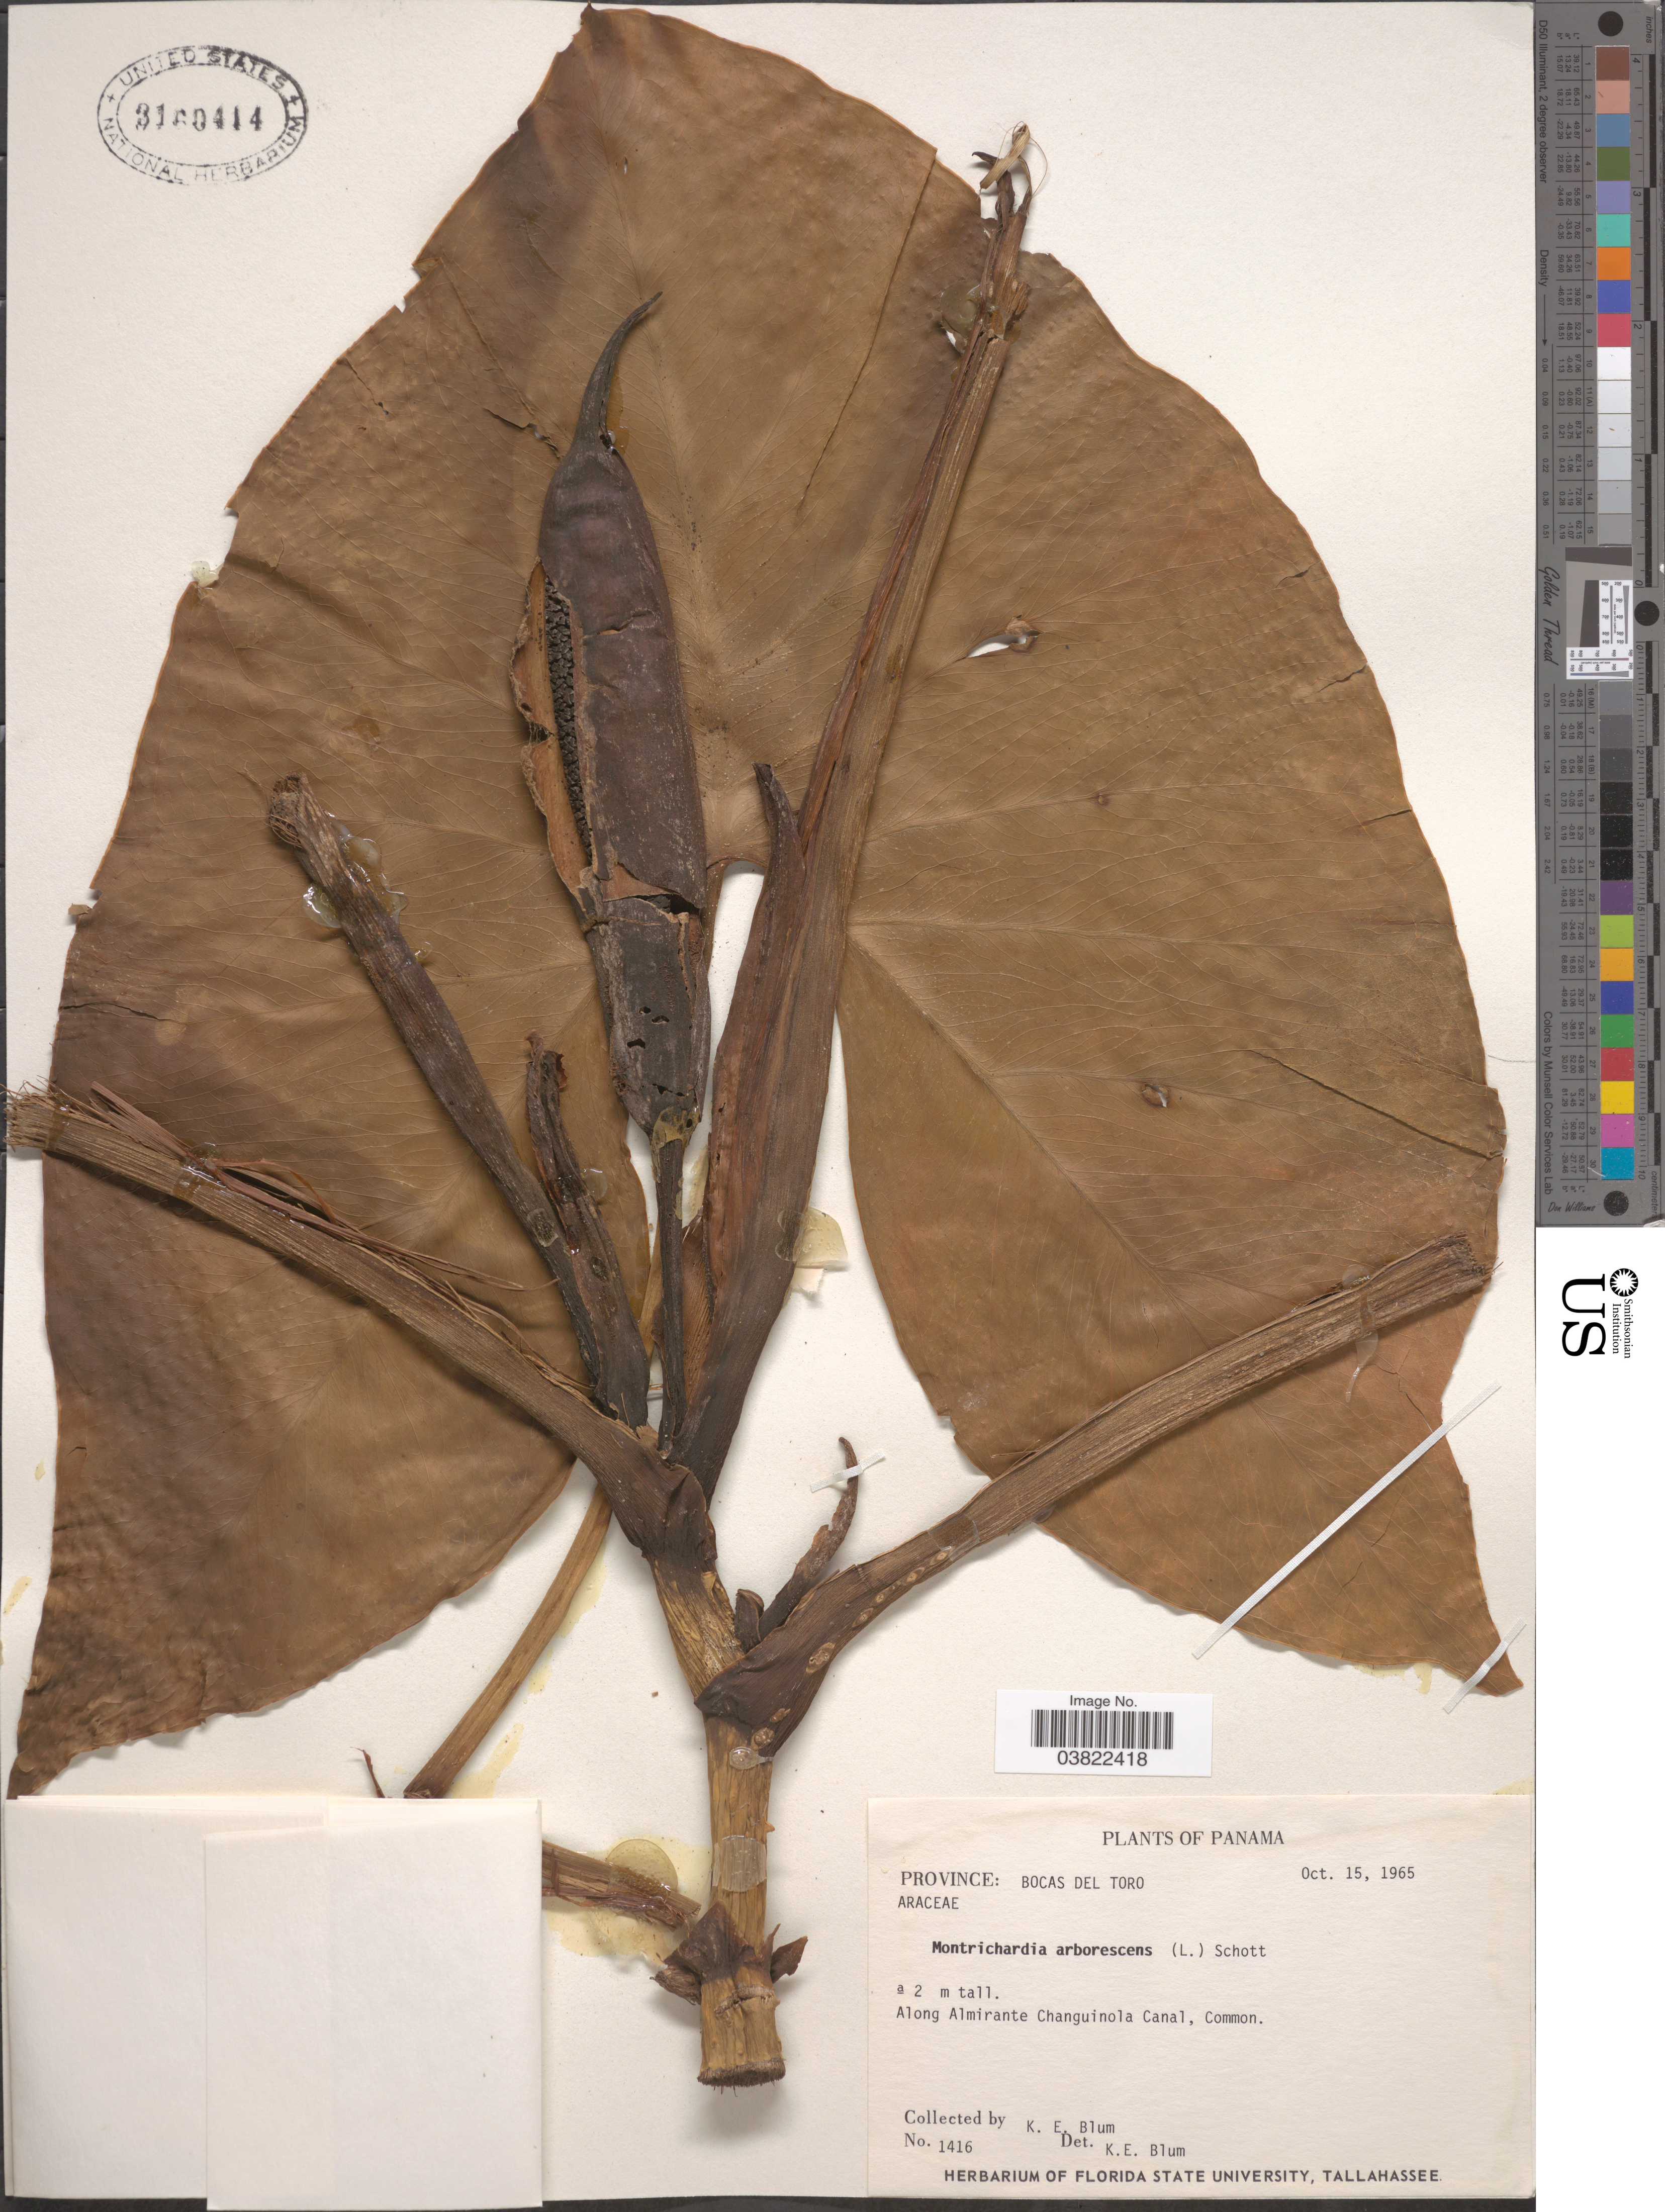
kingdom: Plantae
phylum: Tracheophyta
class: Liliopsida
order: Alismatales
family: Araceae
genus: Montrichardia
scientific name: Montrichardia arborea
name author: (Kunth) Schott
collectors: K. E. Blum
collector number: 17416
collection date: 1965-10-15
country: Panama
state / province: Bocas del Toro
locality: Along Almirante Changuinola Canal.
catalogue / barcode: US 3160414